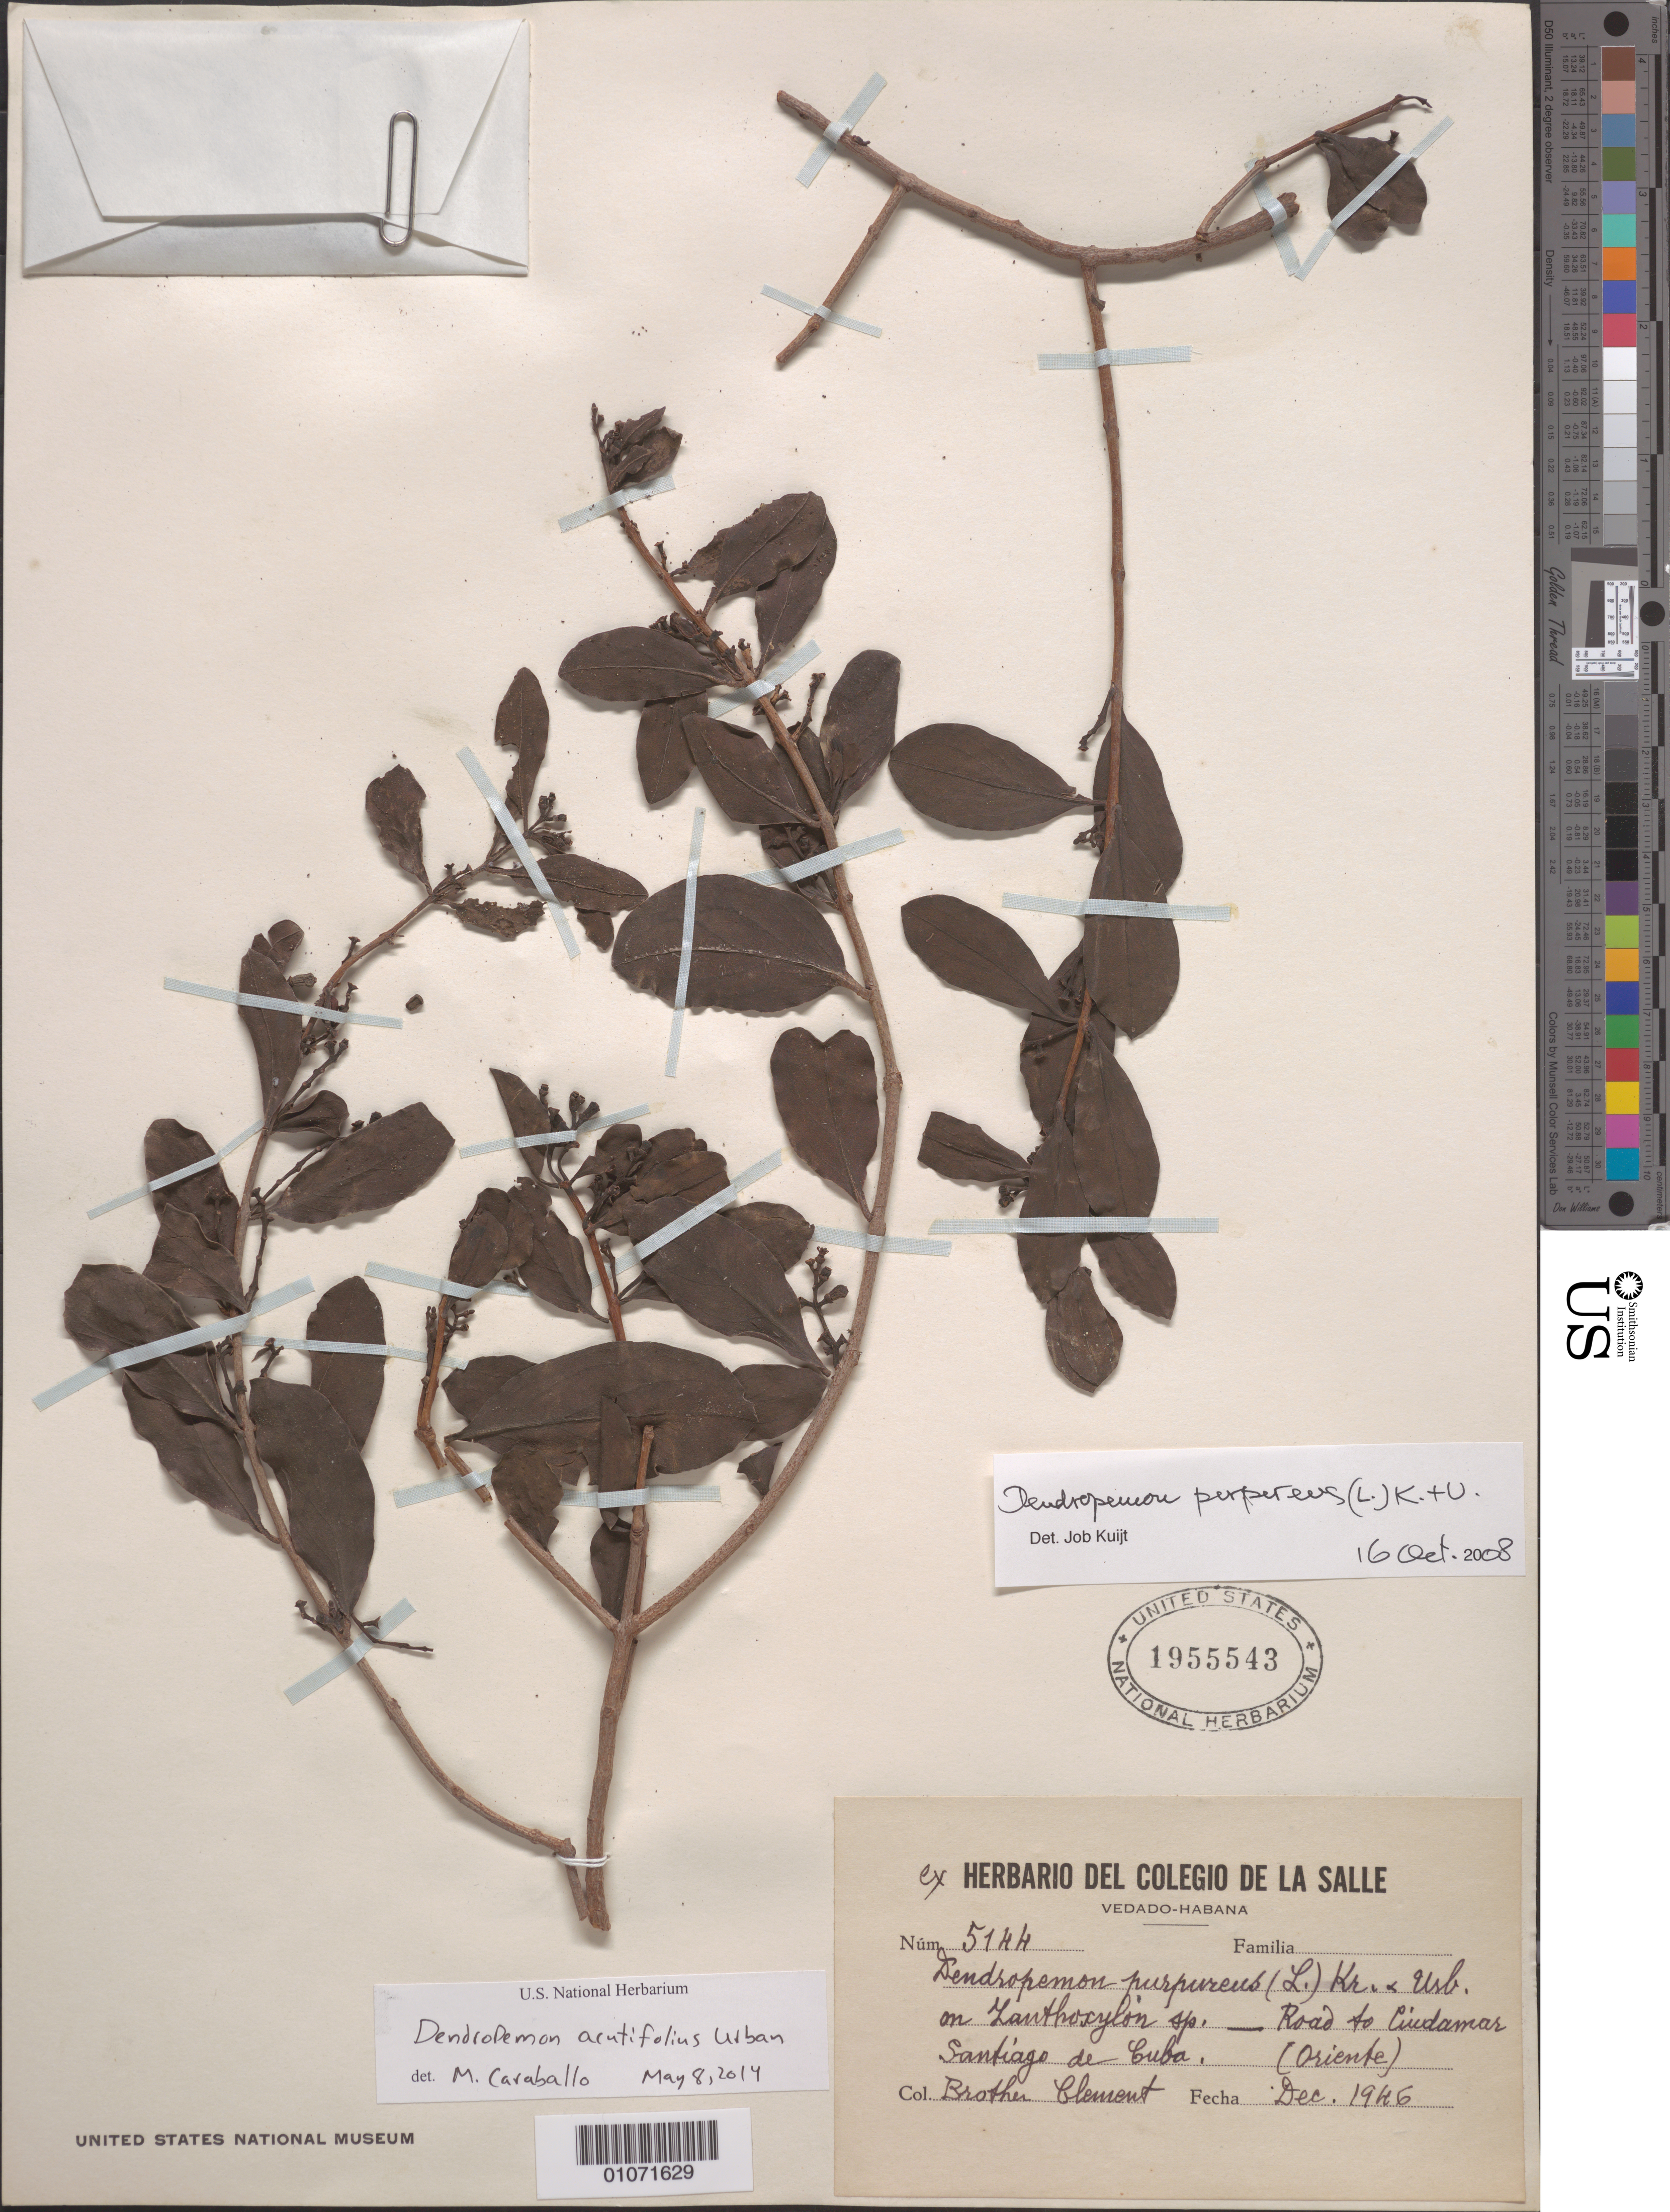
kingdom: Plantae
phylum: Tracheophyta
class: Magnoliopsida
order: Santalales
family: Loranthaceae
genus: Dendropemon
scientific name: Dendropemon acutifolius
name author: Urb.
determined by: Caraballo-Ortiz, Marcos A., (MISS), University of Mississippi (UNITED STATES)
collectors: B. Clement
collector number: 5144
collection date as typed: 01 Dec 1946 to 31 Dec 1946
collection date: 1946-12-01/1946-12-31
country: Cuba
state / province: Santiago de Cuba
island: Cuba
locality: Road to Ciudamar, Santiago de Cuba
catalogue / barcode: US 1955543